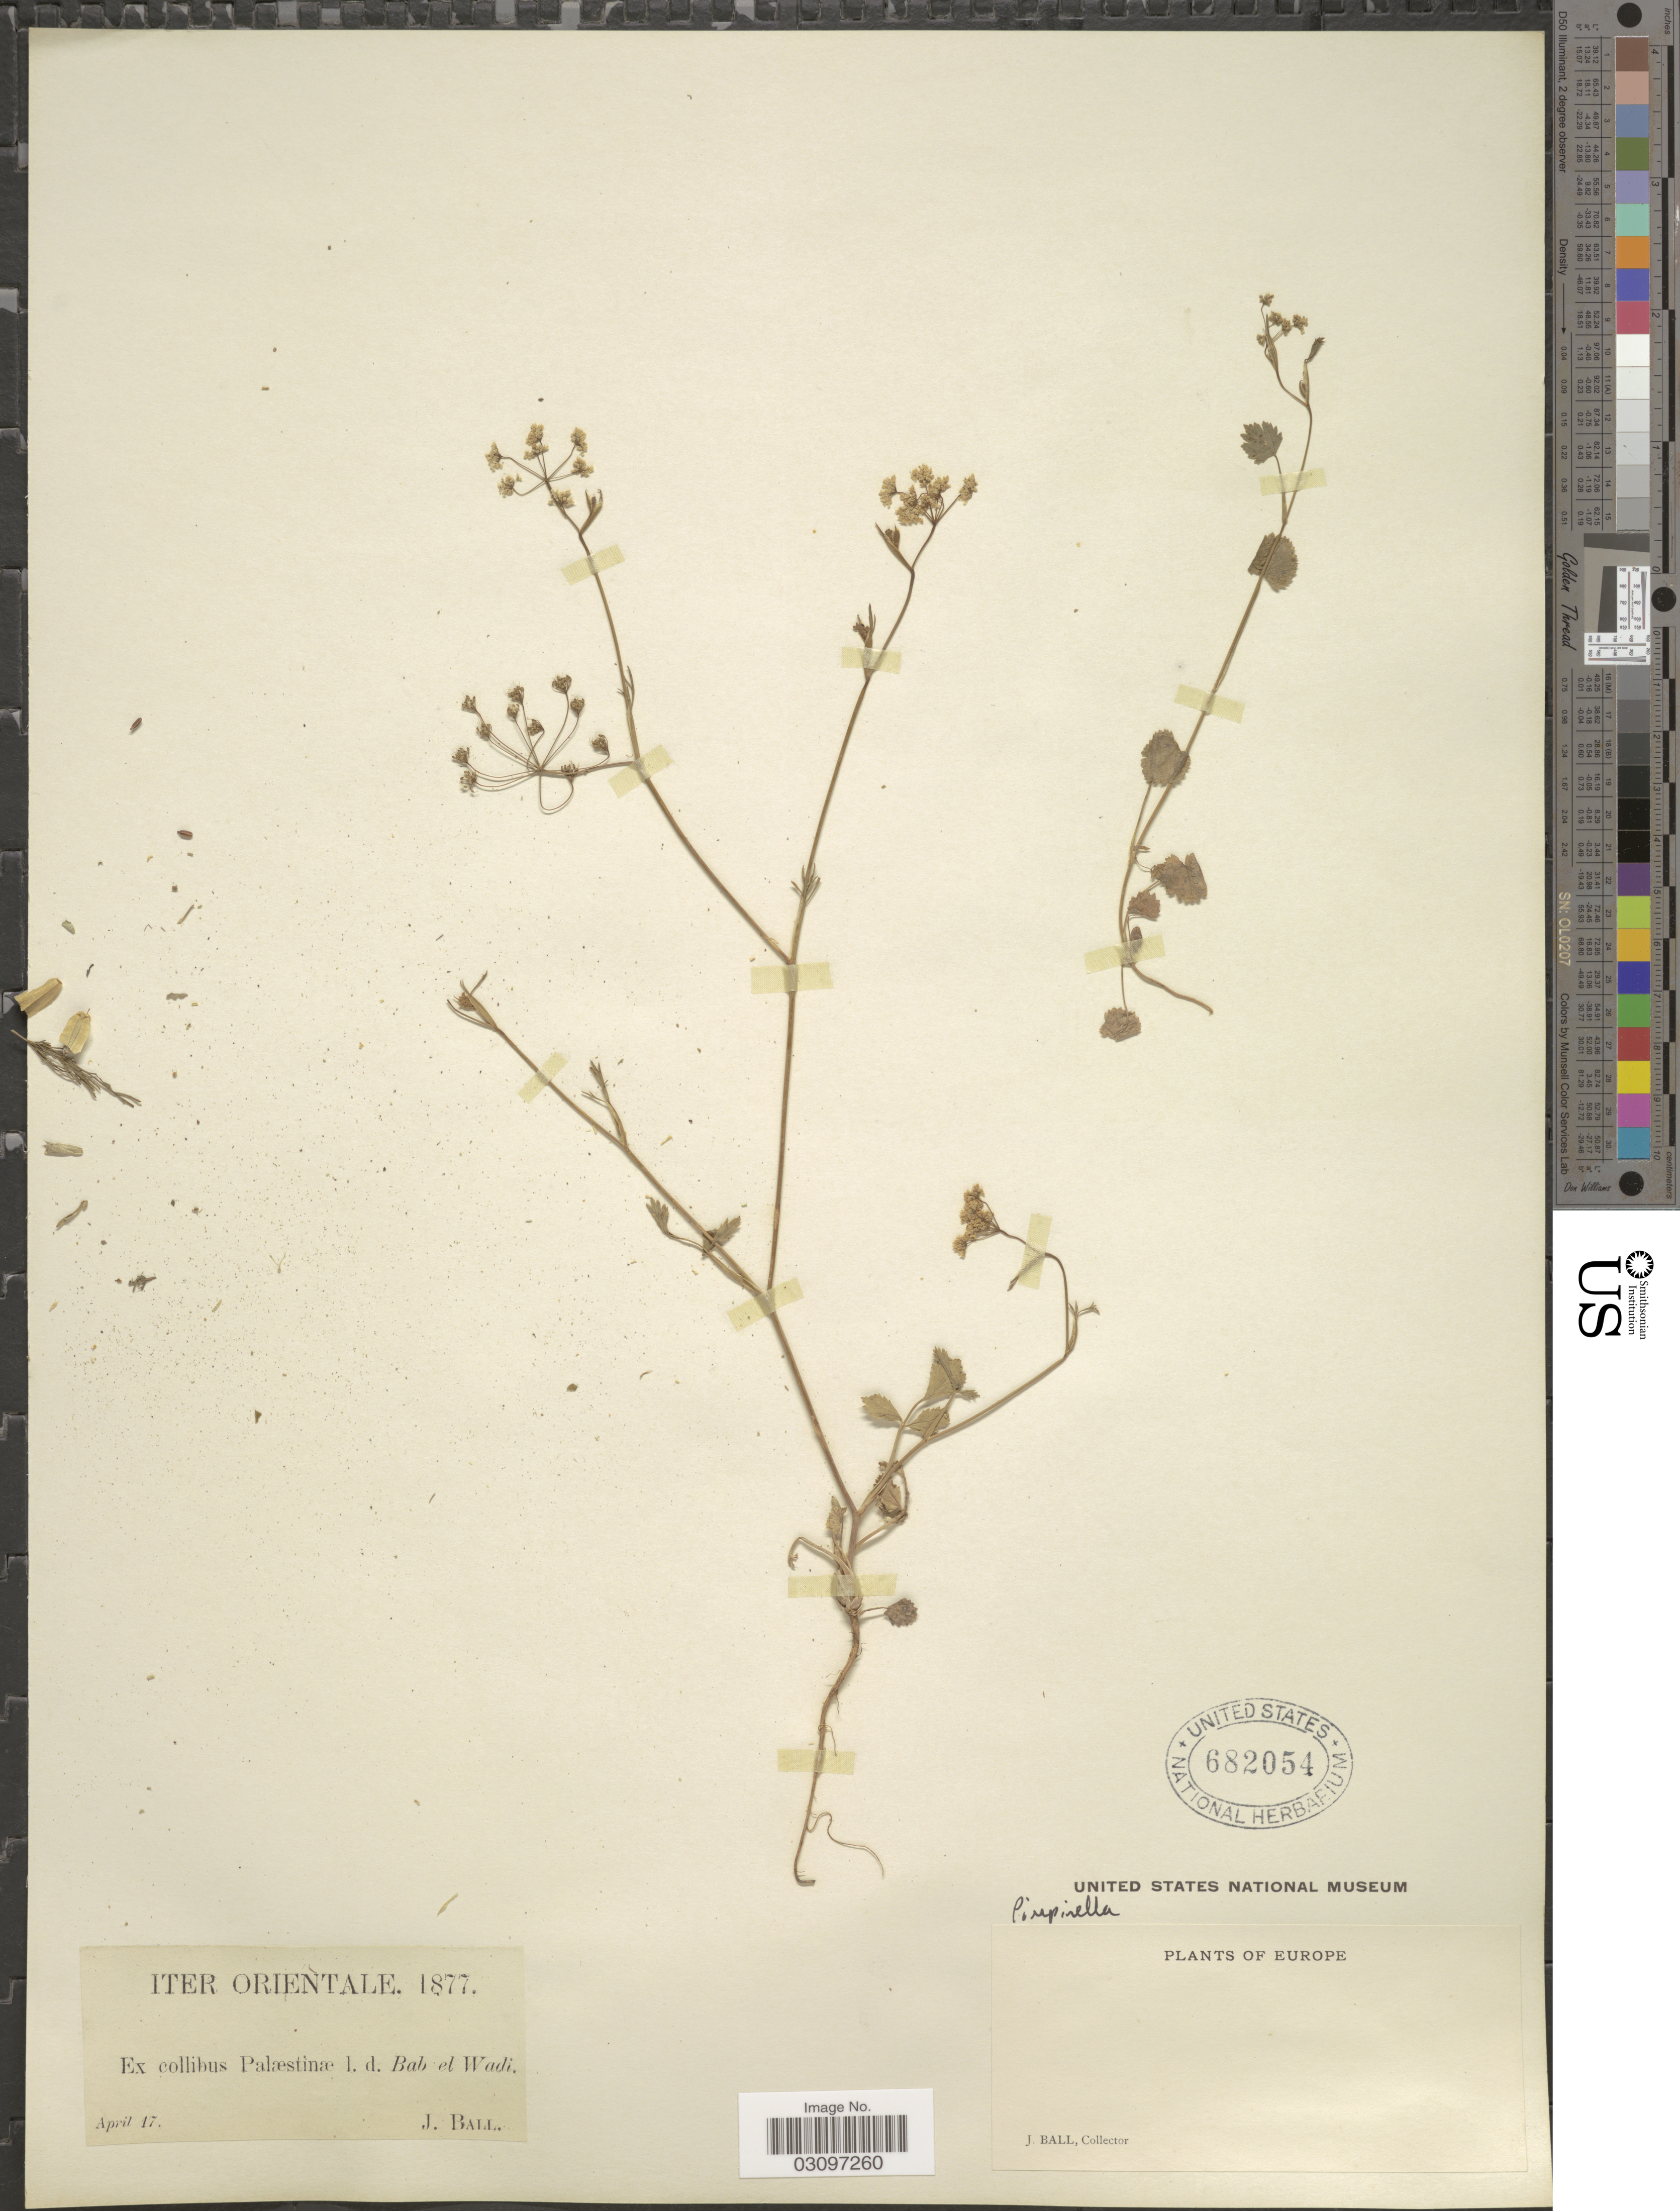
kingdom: Plantae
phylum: Tracheophyta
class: Magnoliopsida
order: Apiales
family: Apiaceae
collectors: J. Ball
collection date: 1877-04-17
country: Israel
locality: Europe. Iter Orientale. Ex collibus Palæstinæ.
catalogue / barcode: US 682054